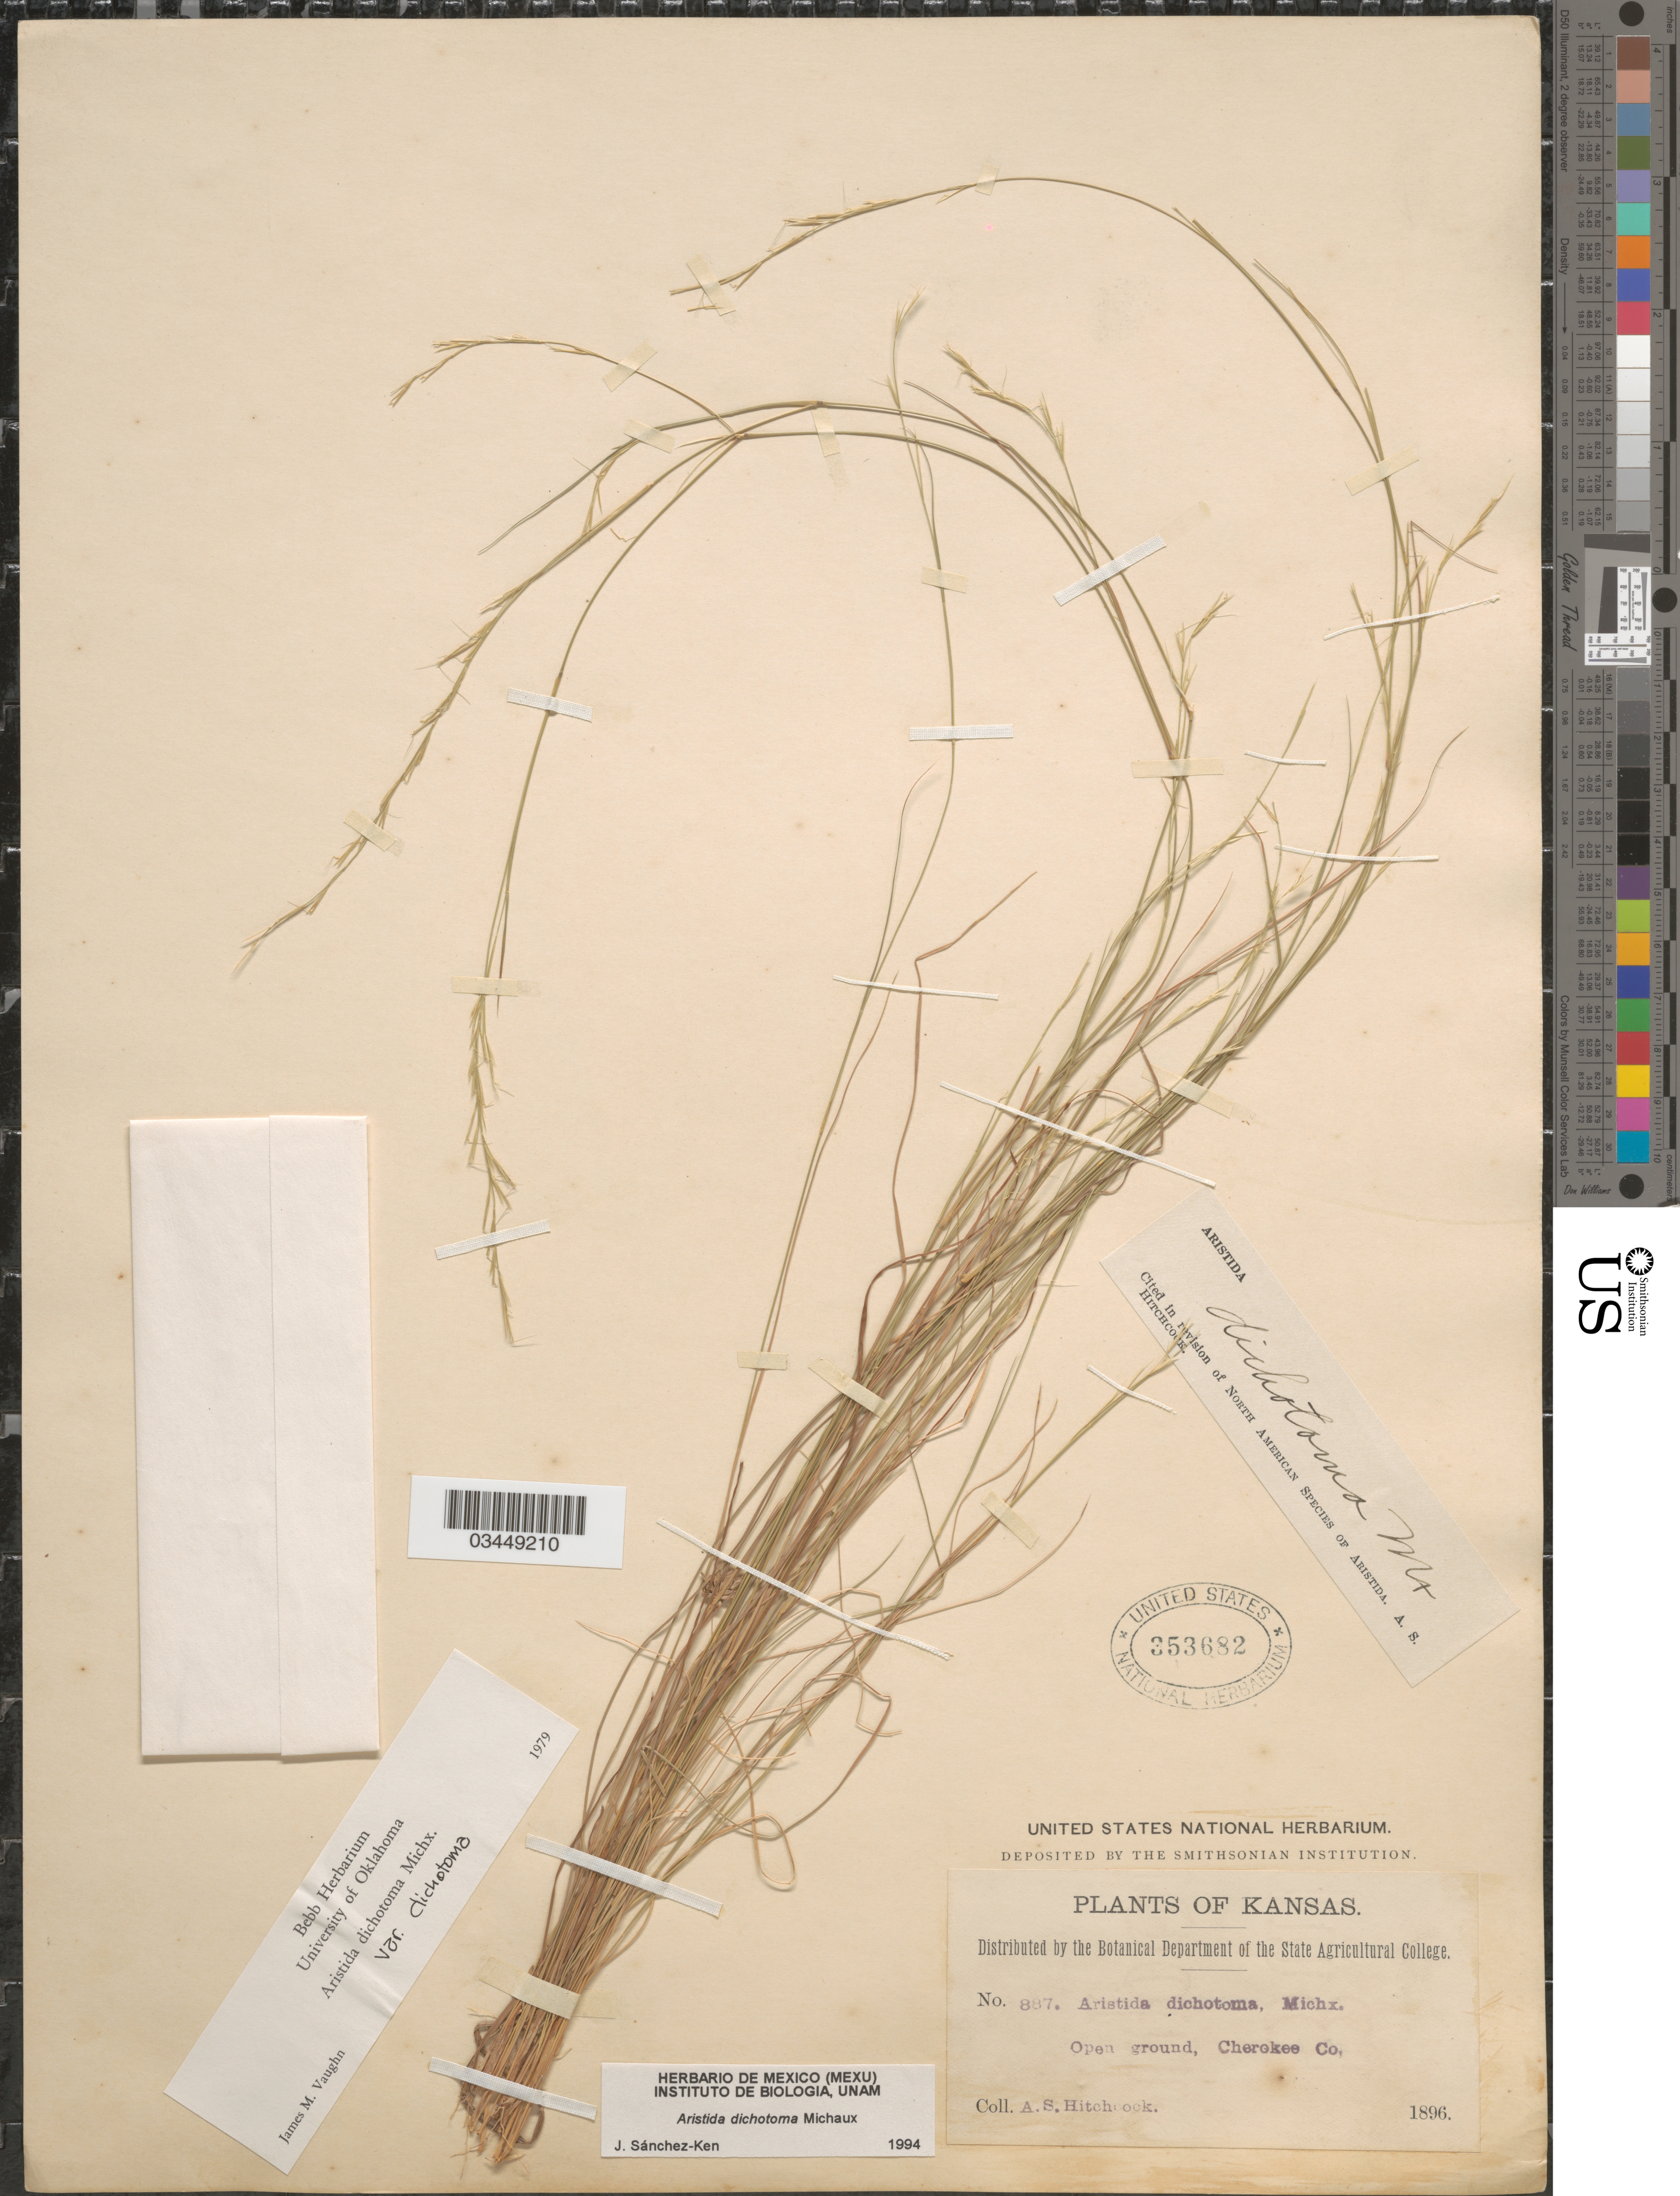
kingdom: Plantae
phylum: Tracheophyta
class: Liliopsida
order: Poales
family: Poaceae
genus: Aristida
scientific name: Aristida dichotoma var. dichotoma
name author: Michx.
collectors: A. S. Hitchcock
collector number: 887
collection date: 1896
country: United States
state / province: Kansas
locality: Open ground, Cherokee Co.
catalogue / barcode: US 353682